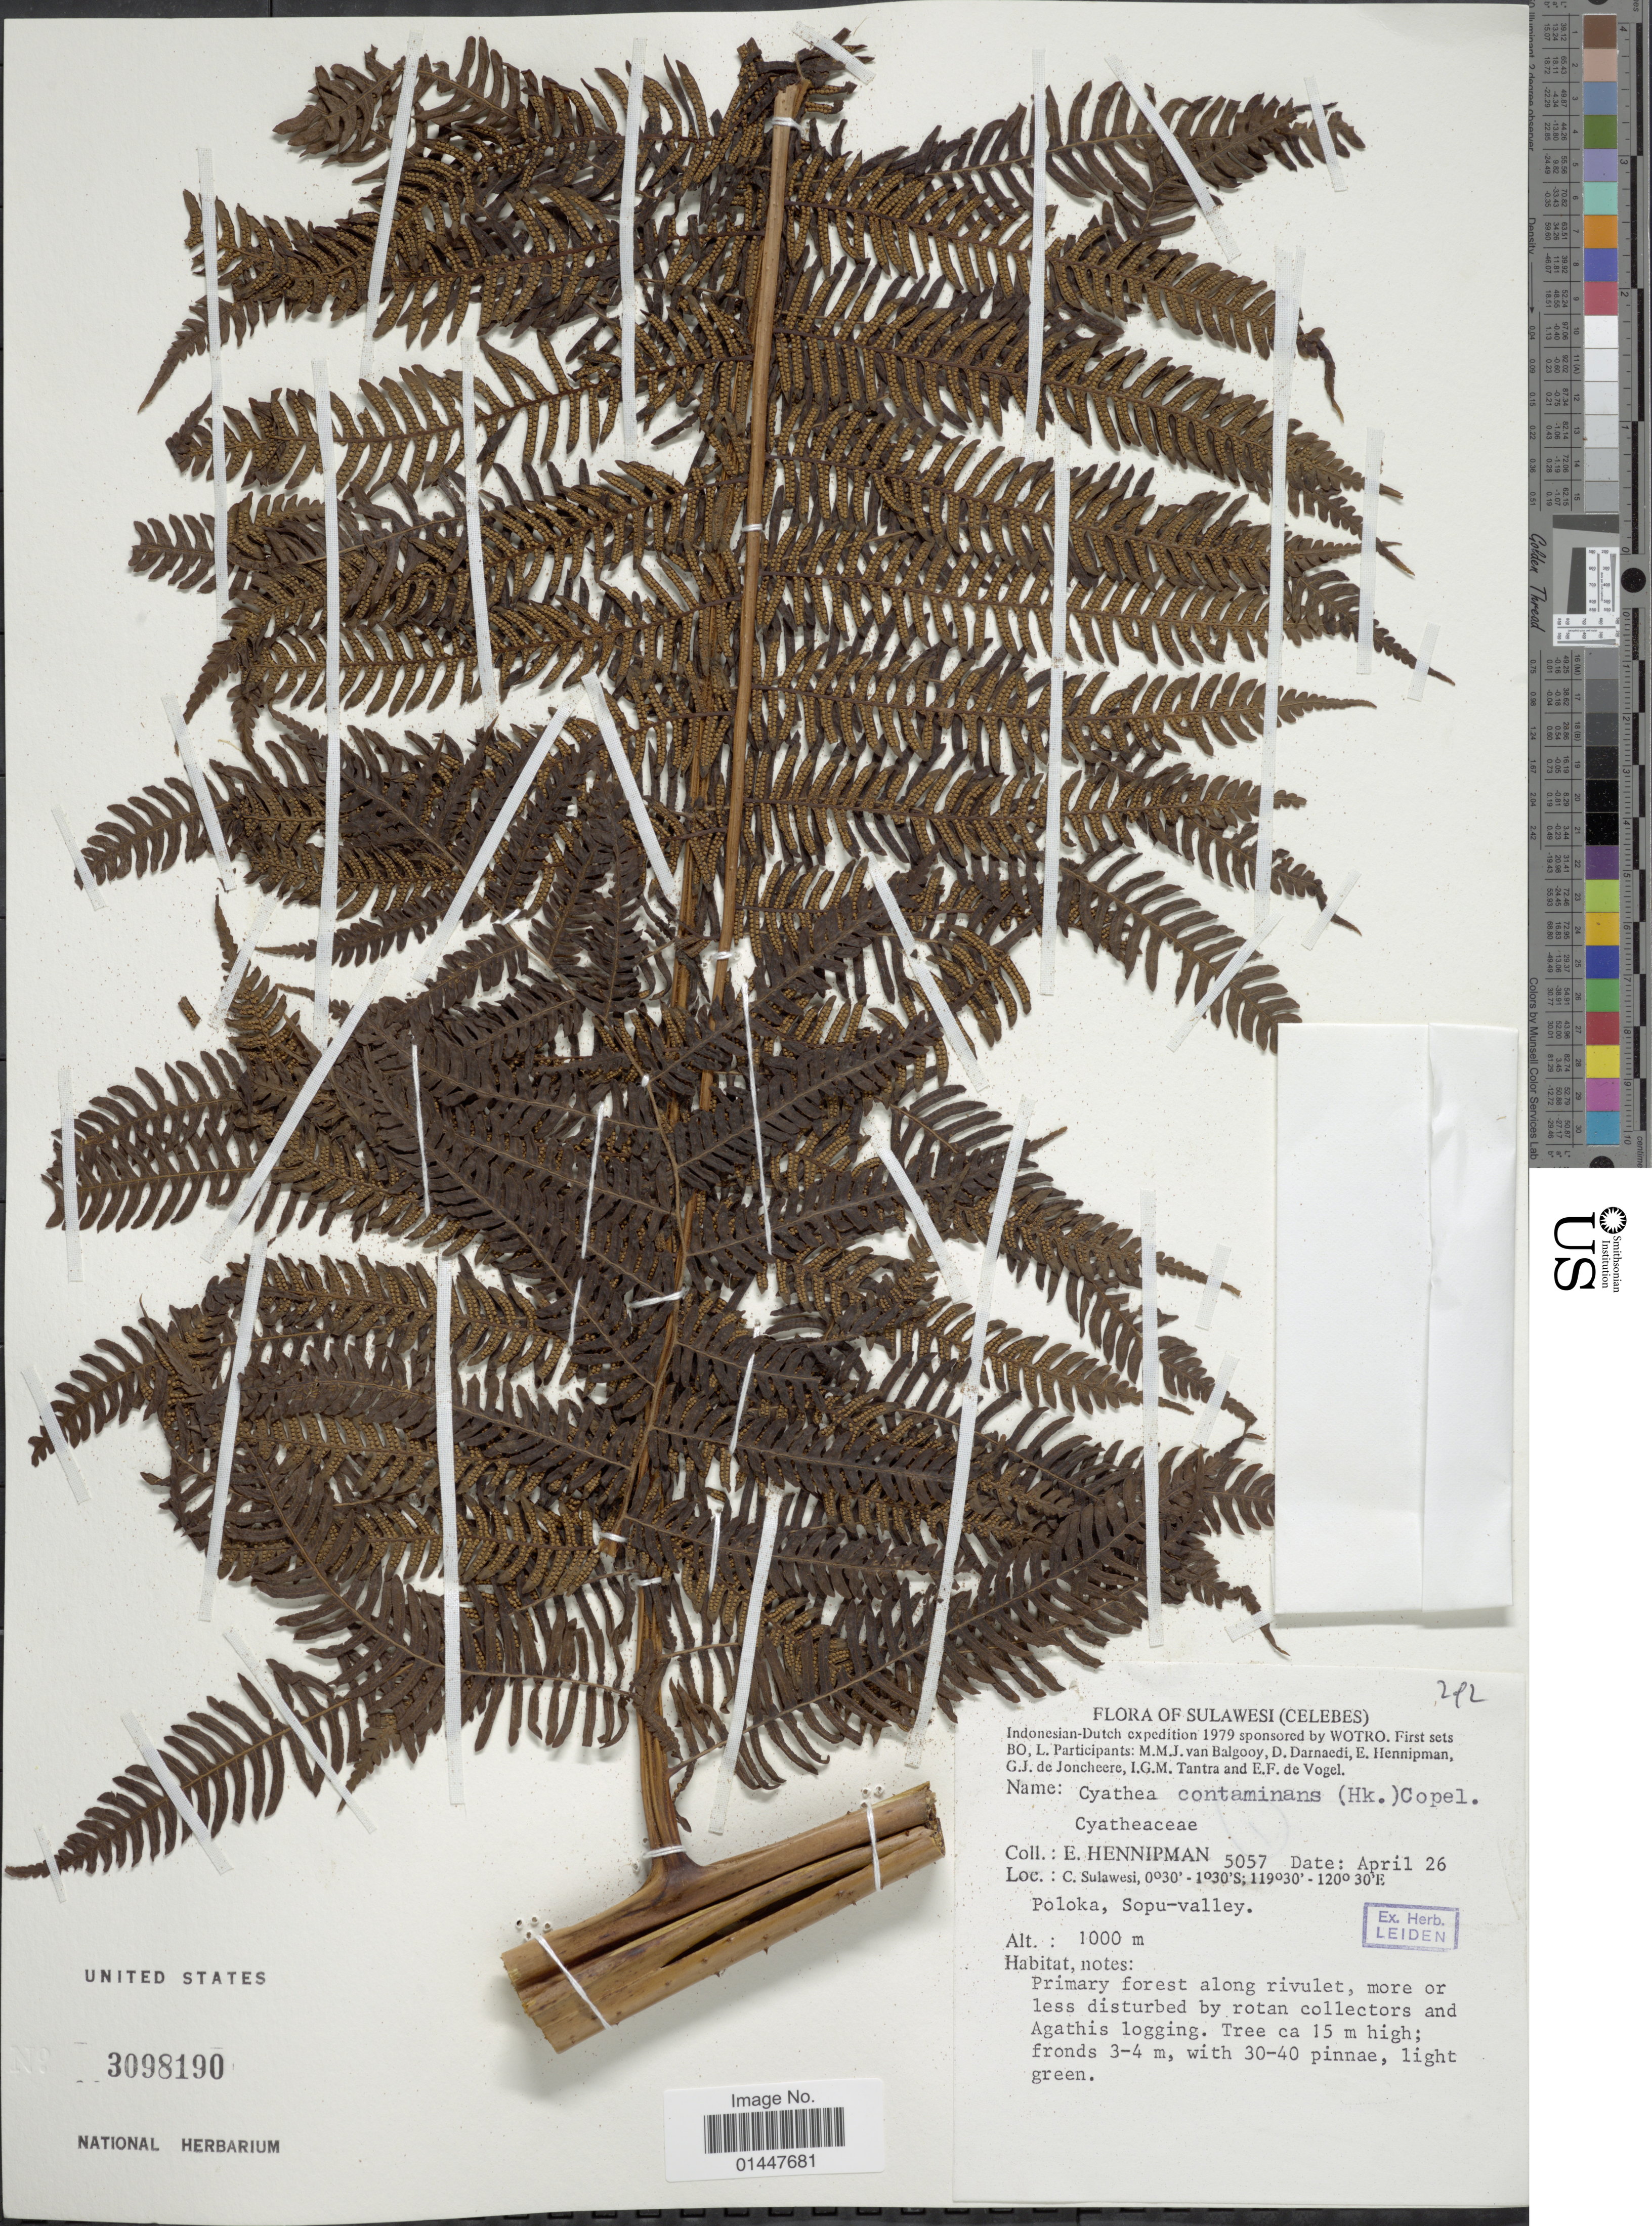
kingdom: Plantae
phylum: Tracheophyta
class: Polypodiopsida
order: Cyatheales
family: Cyatheaceae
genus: Sphaeropteris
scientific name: Sphaeropteris glauca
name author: (Blume) R.M. Tryon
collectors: E. Hennipman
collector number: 5057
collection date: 1979-04-26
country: Indonesia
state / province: Sulawesi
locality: Celebes. C, Sulawesi. Poloka, Sopu-valley.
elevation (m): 1000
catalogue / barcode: US 3098190